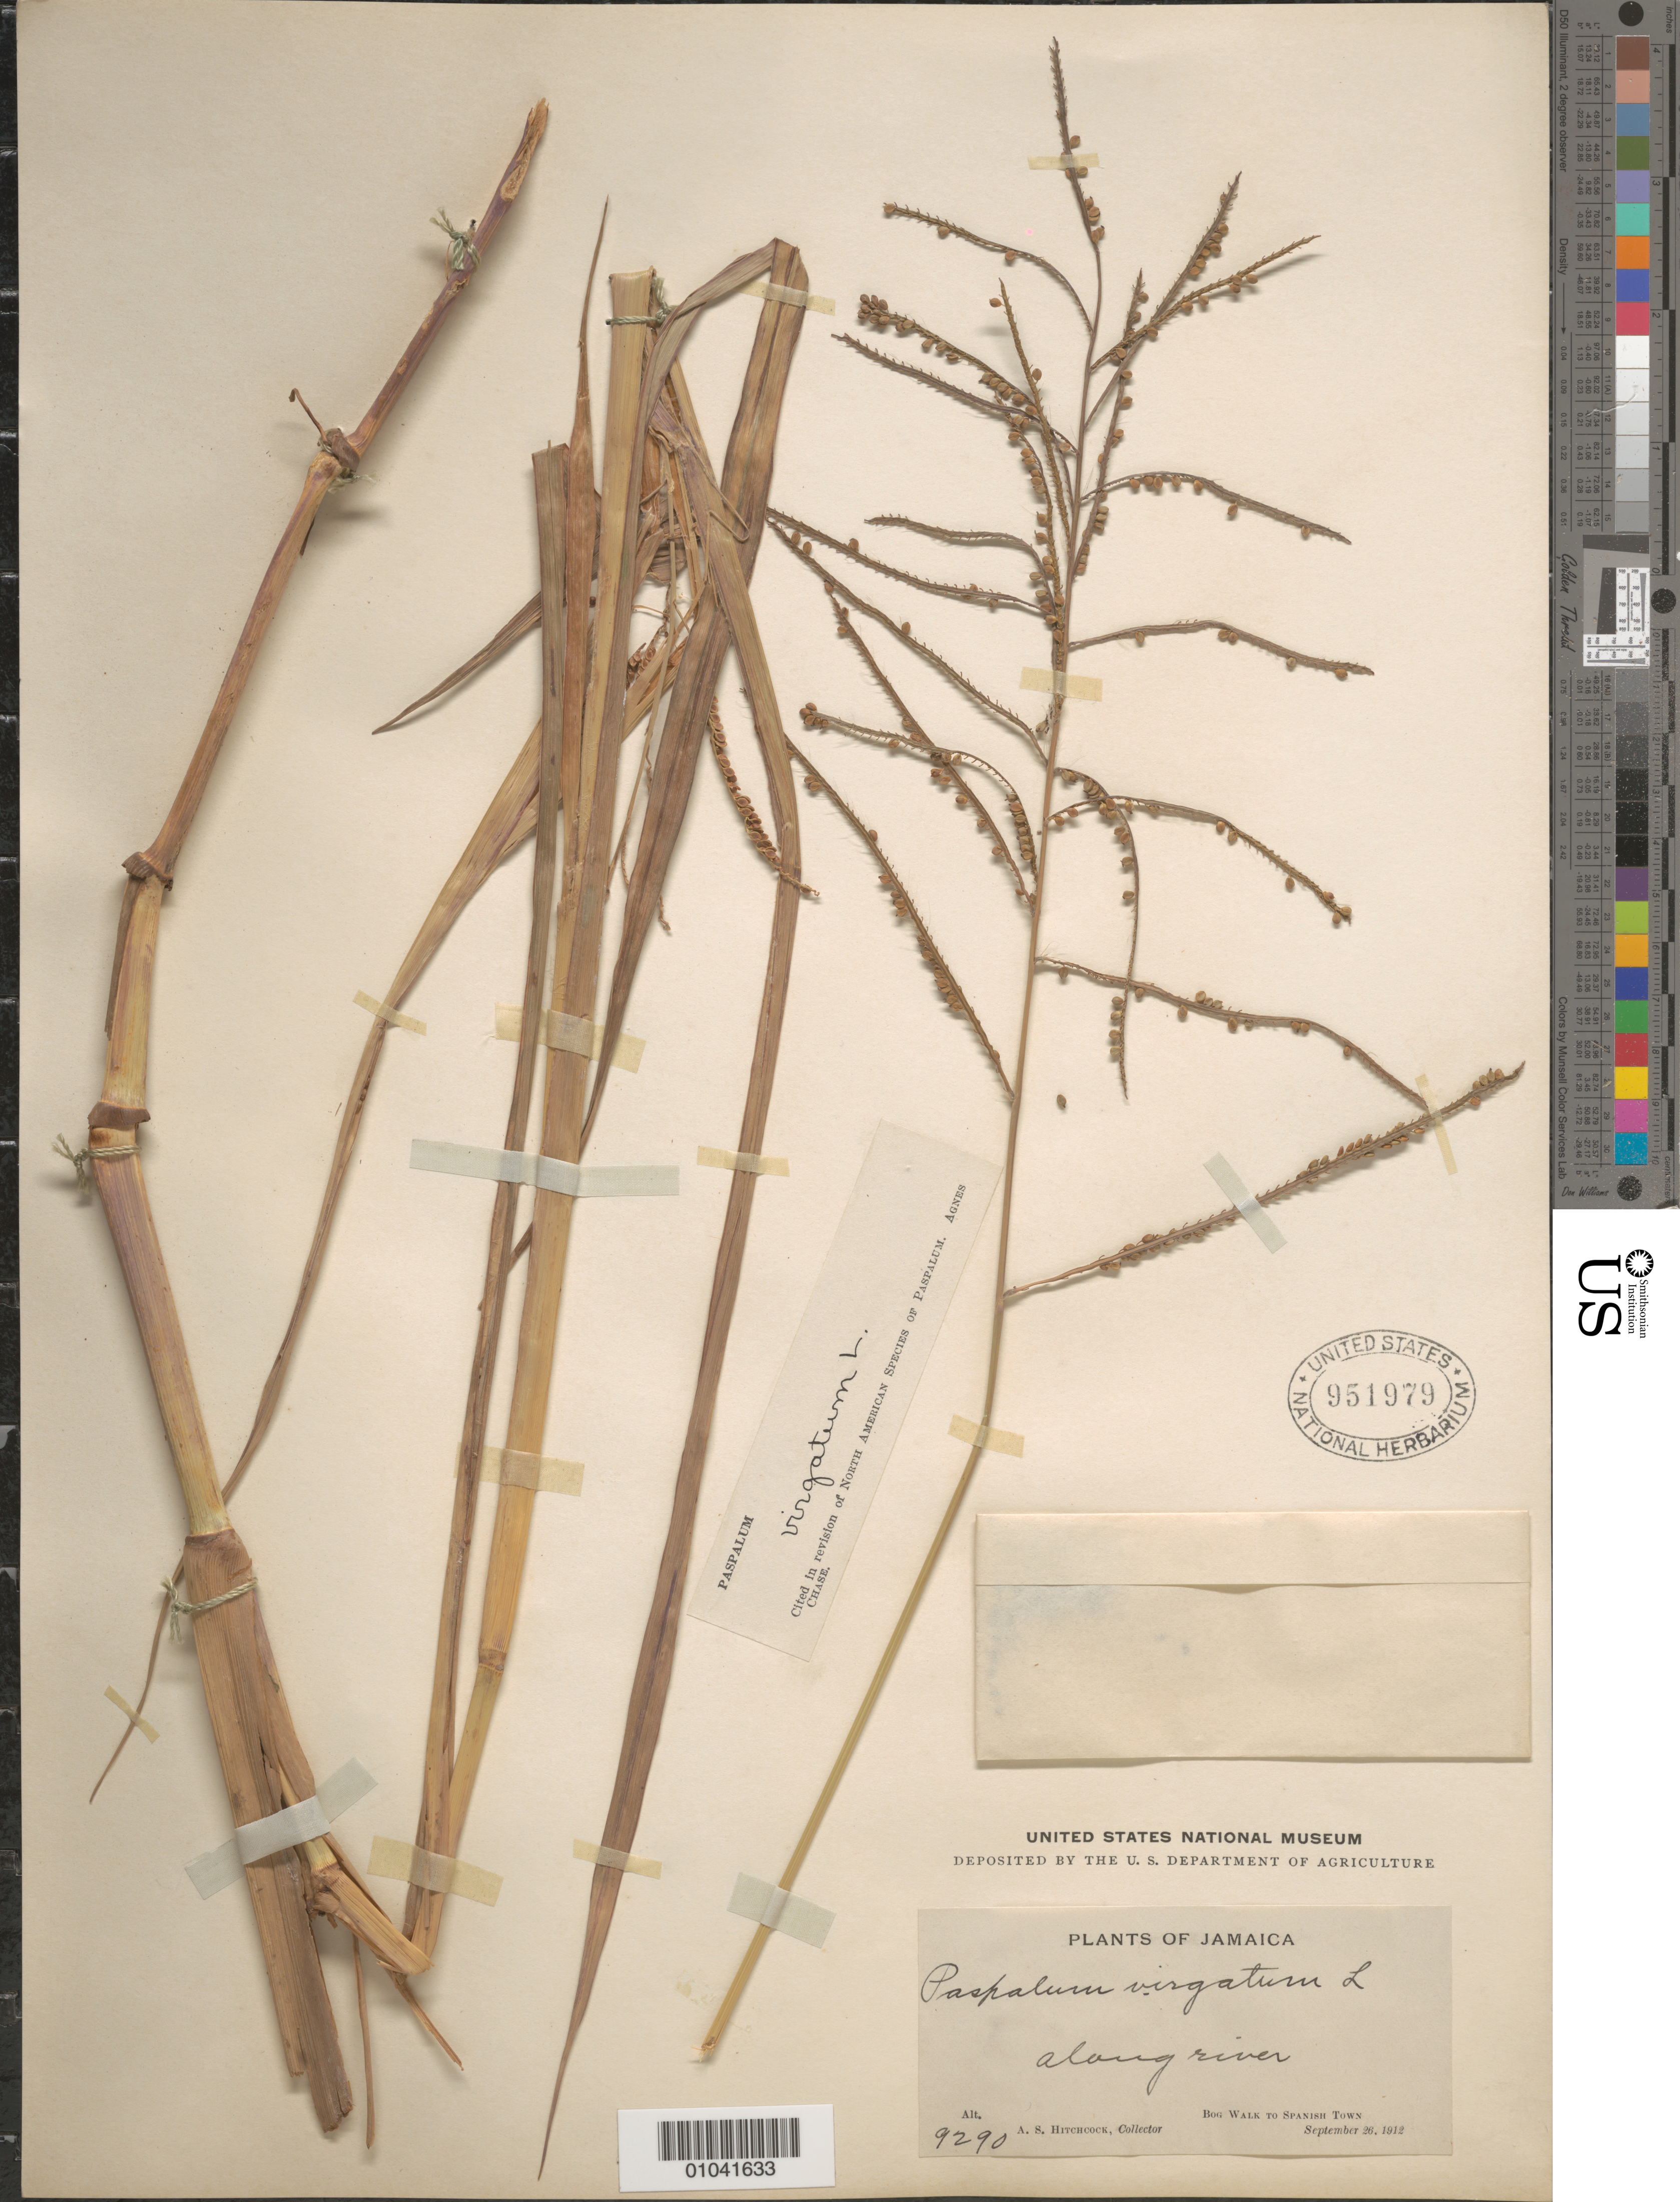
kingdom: Plantae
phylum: Tracheophyta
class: Liliopsida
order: Poales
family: Poaceae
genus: Paspalum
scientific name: Paspalum virgatum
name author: L.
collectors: A. S. Hitchcock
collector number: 9290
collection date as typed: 26 Sep 1912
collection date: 1912-09-26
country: Jamaica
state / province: Saint Catherine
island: Jamaica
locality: Bog Walk to Spanish Town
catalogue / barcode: US 951979